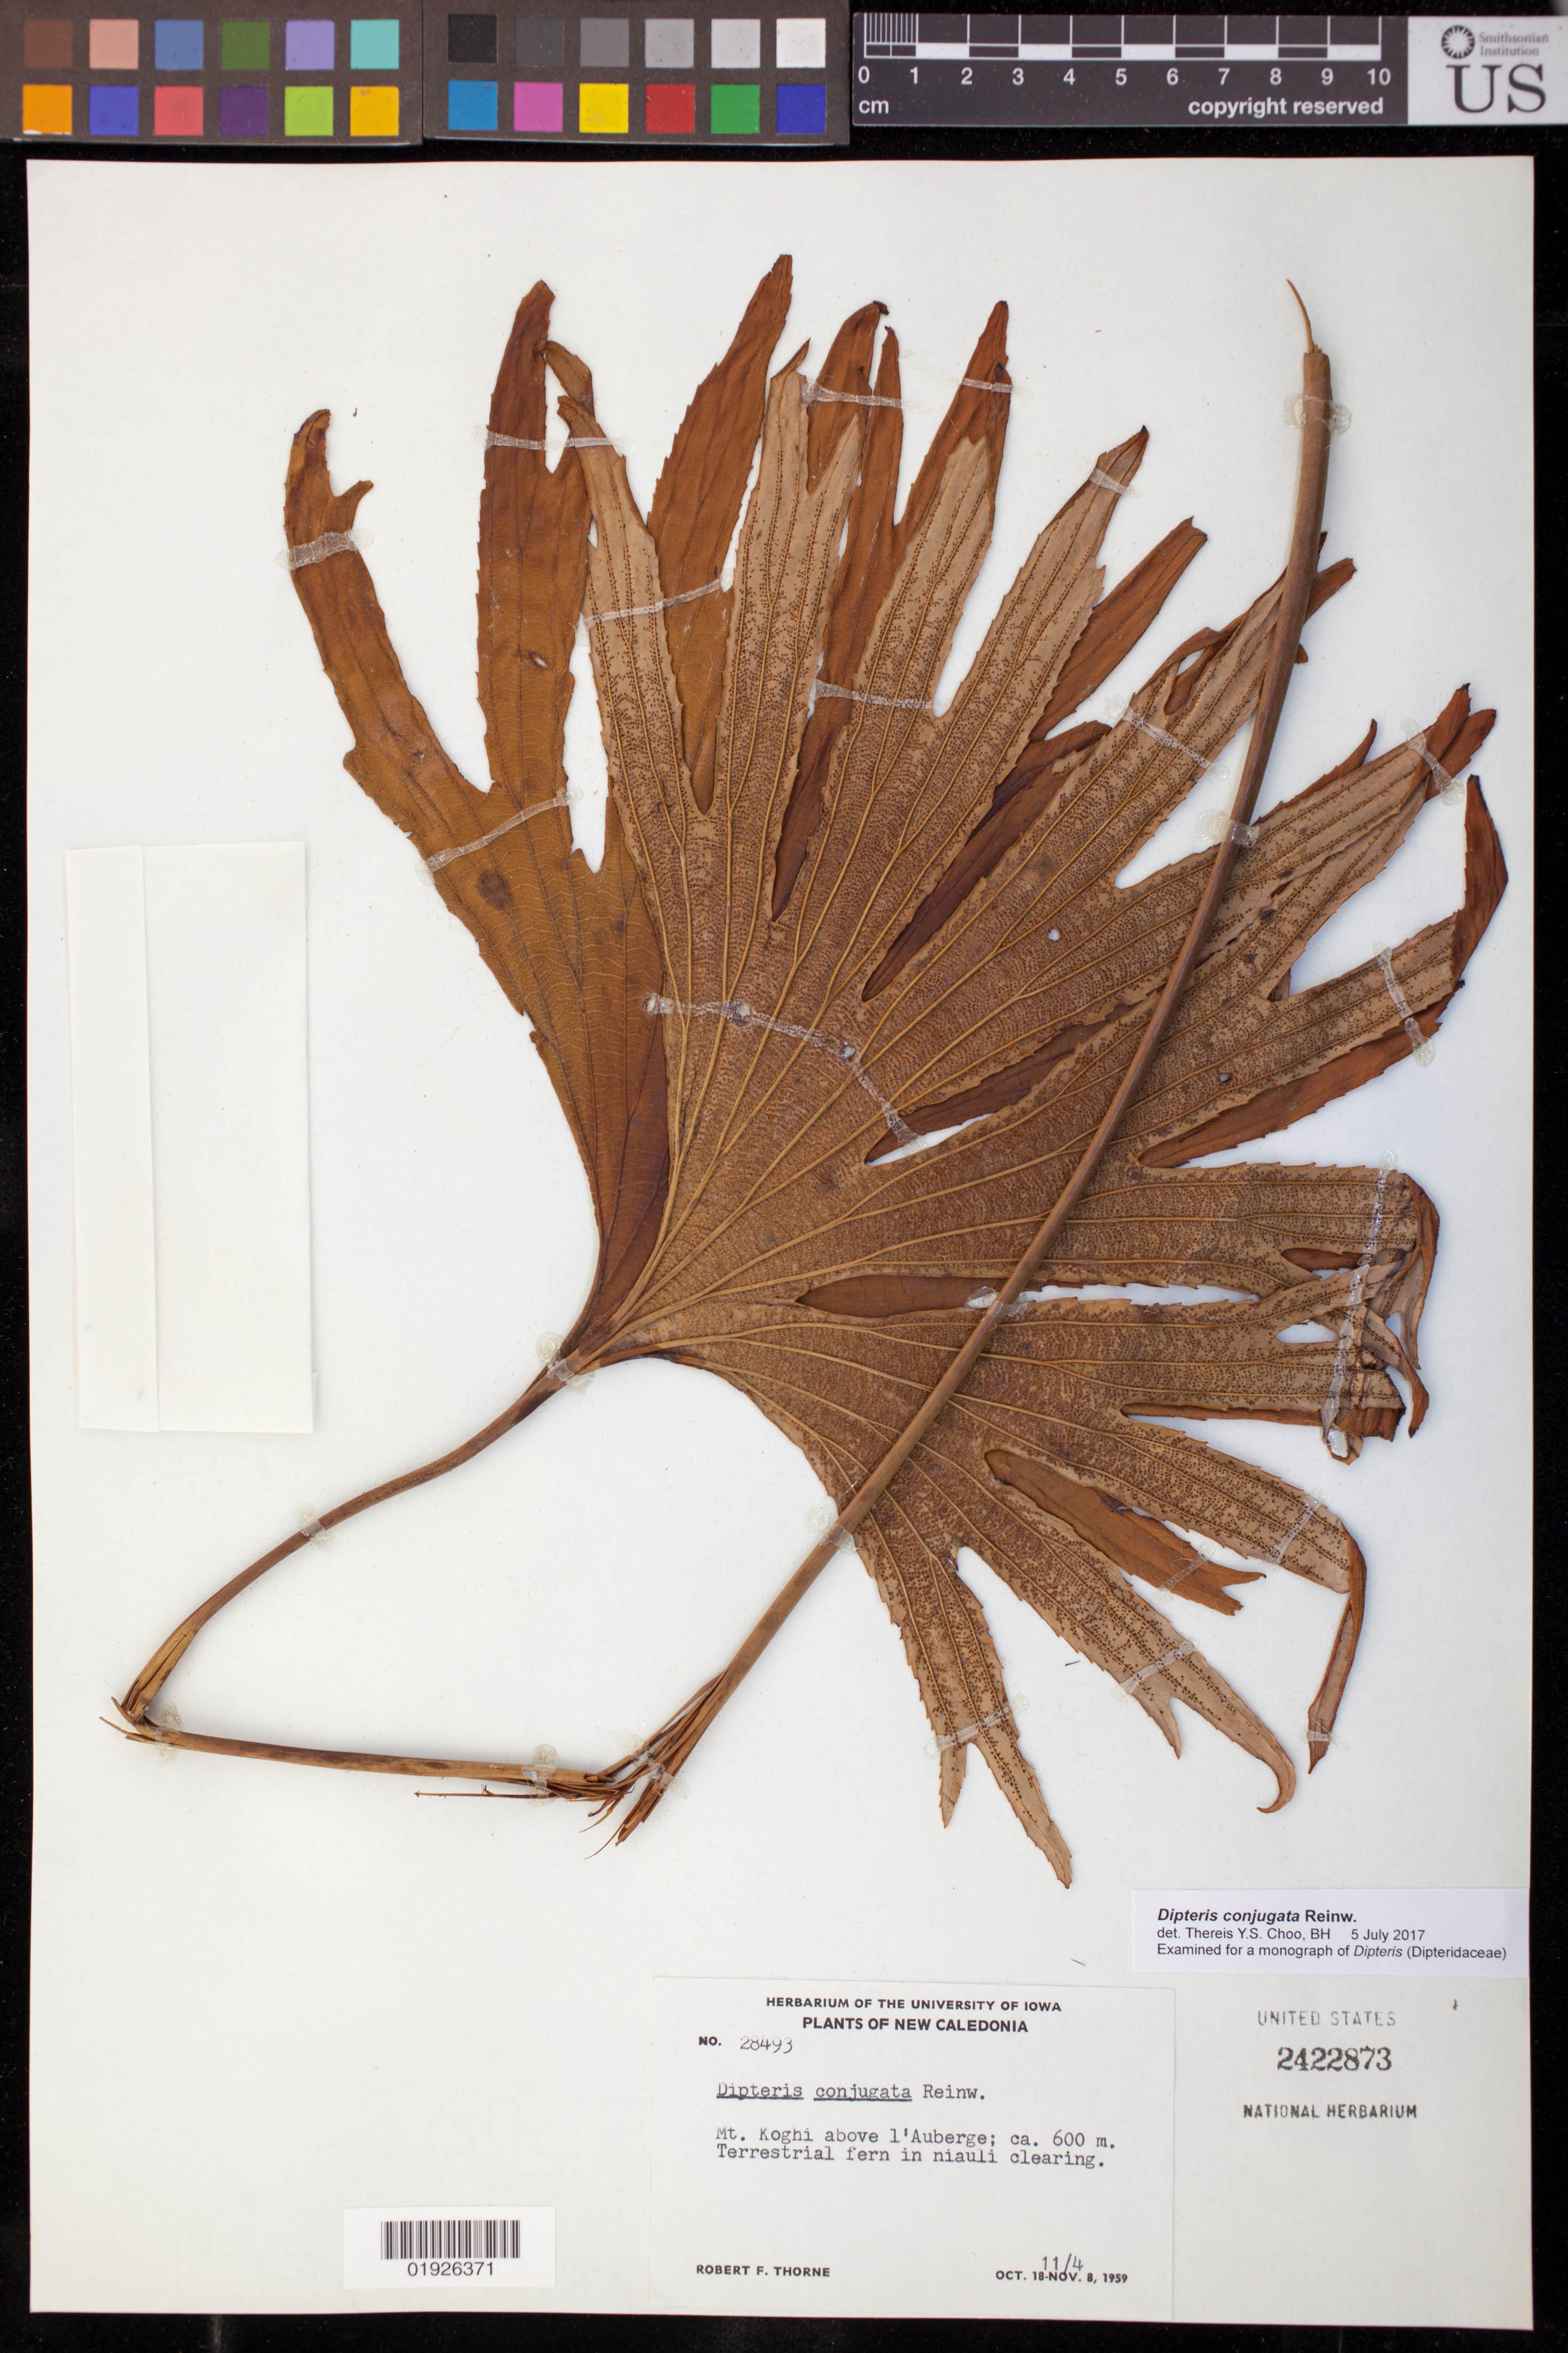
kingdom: Plantae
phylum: Tracheophyta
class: Polypodiopsida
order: Gleicheniales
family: Dipteridaceae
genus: Dipteris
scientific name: Dipteris conjugata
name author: Reinw.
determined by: Choo, Thereis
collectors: R. F. Thorne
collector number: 28493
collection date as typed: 04 Nov 1959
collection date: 1959-11-04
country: New Caledonia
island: New Caledonia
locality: Mount Koghi above l'Auberge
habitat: Terrestrial fern in niauli clearing.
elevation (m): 600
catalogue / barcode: US 2422873